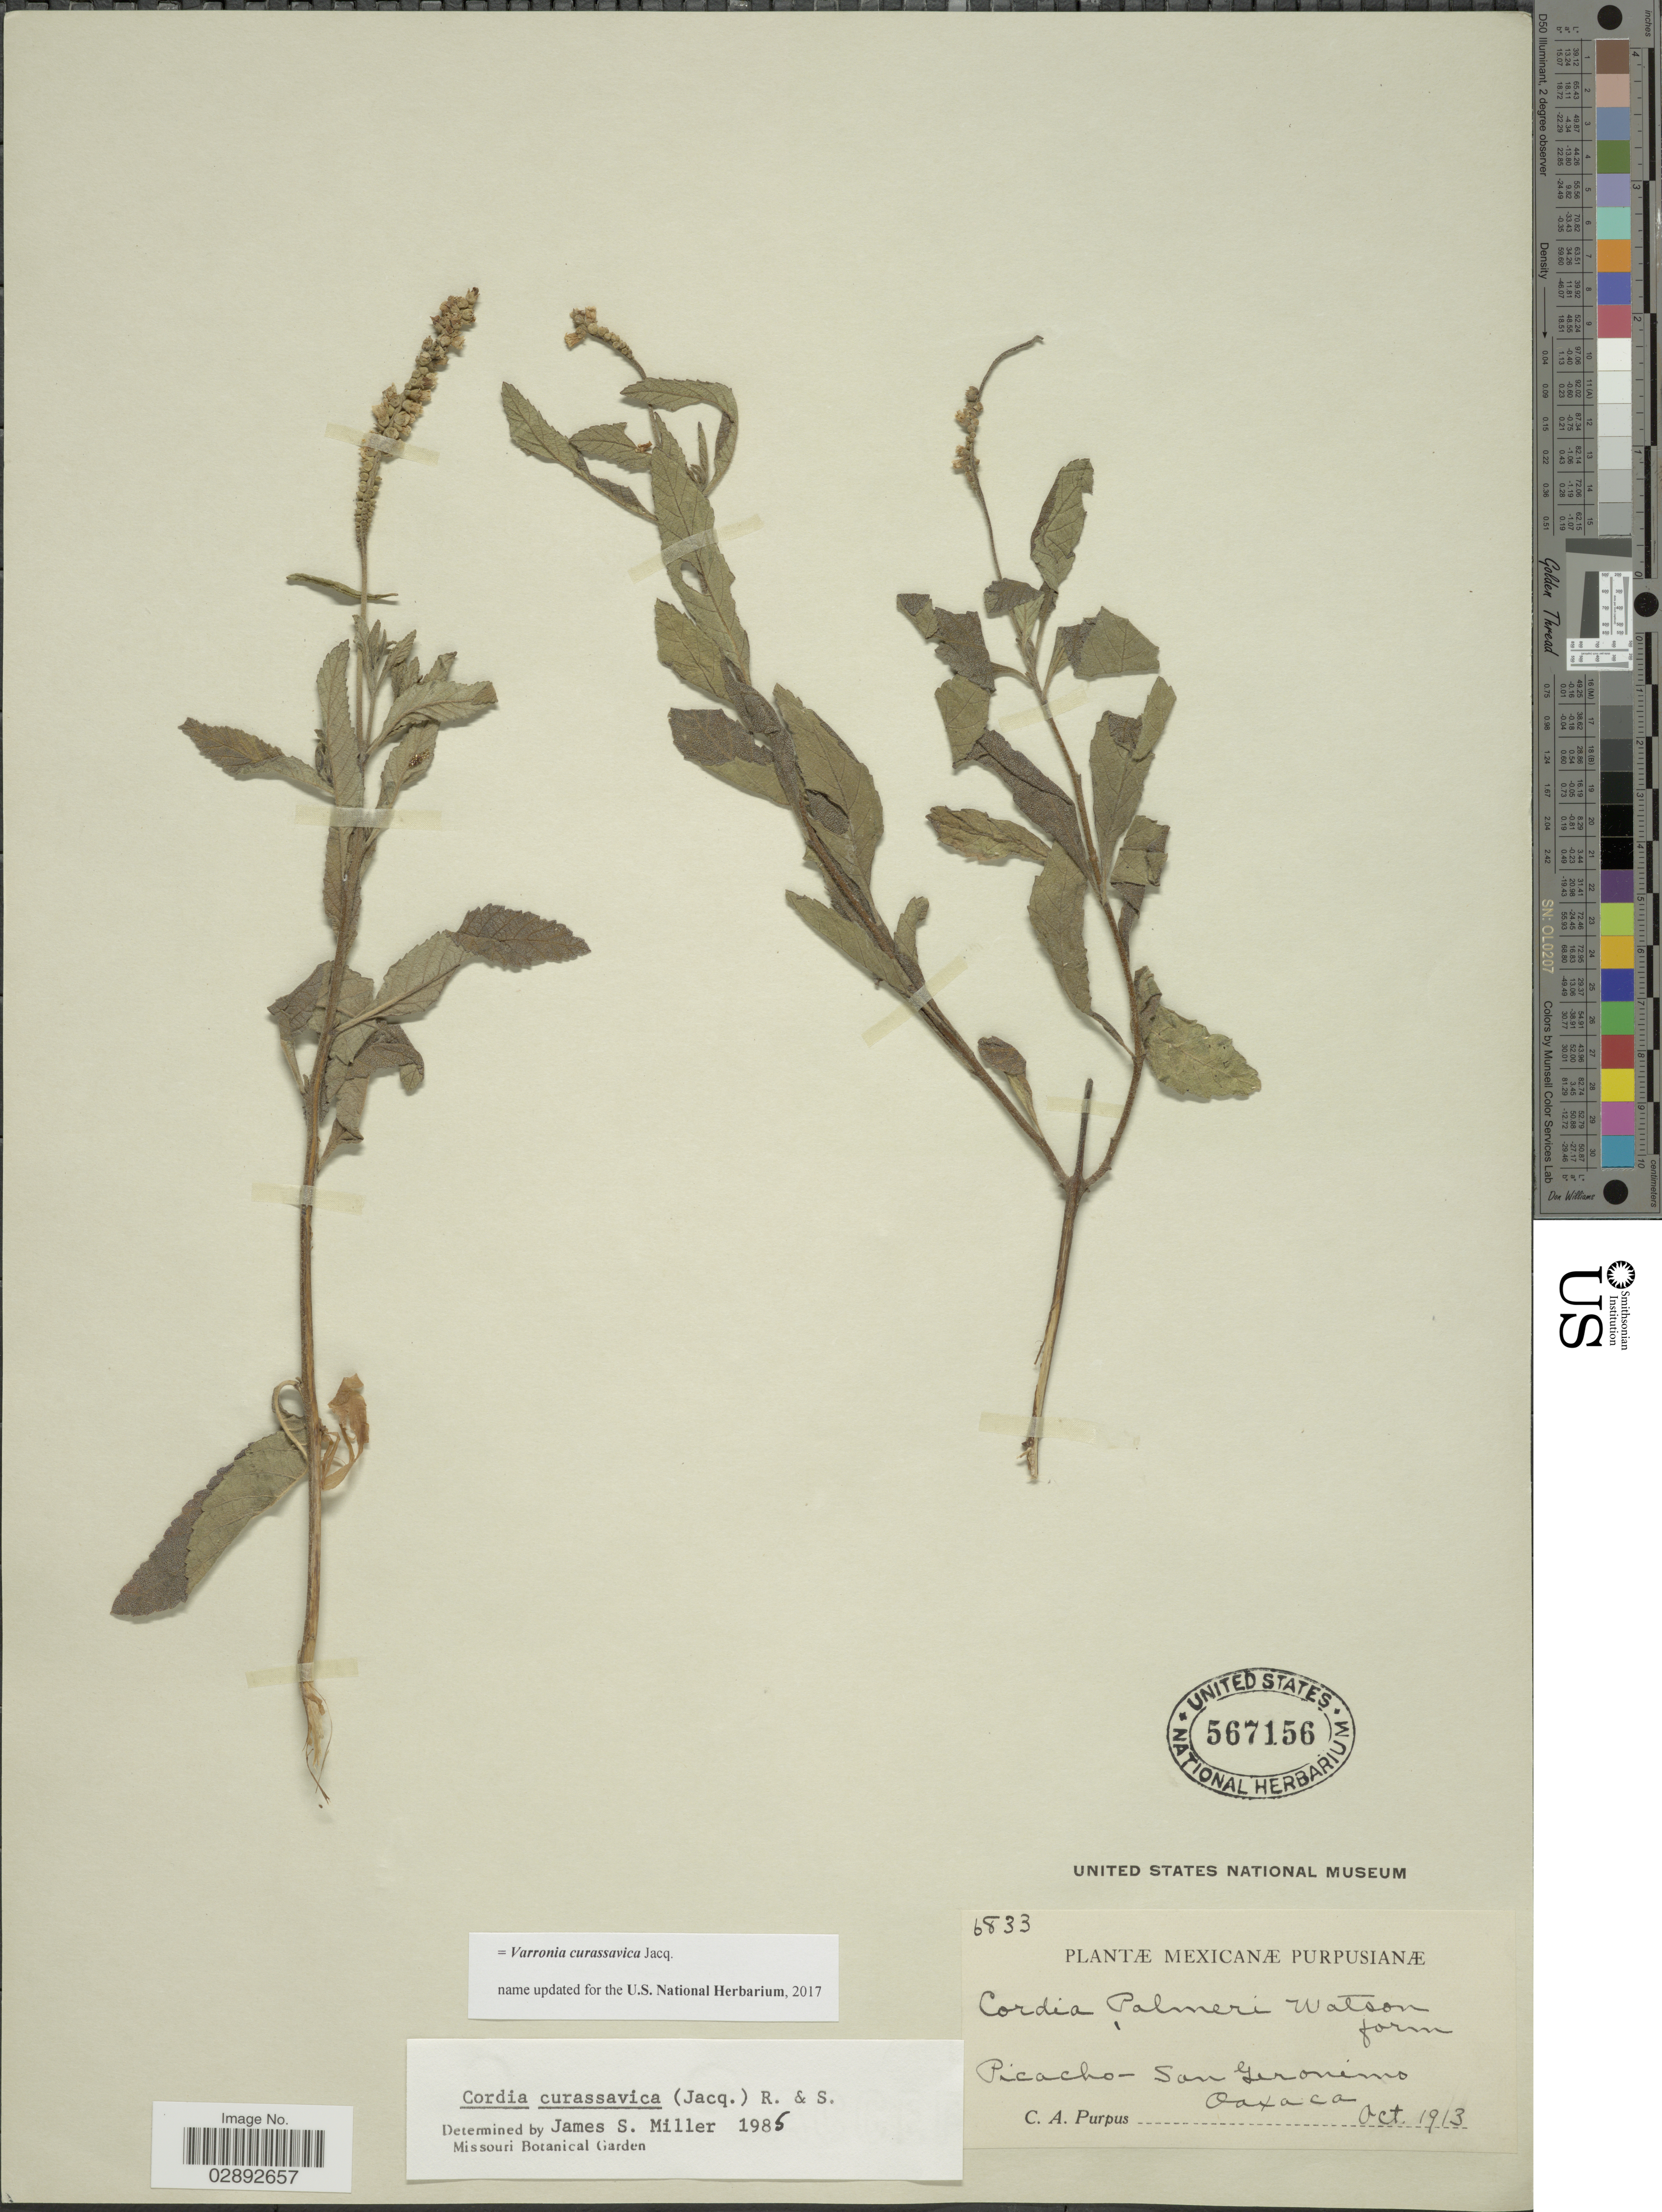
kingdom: Plantae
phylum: Tracheophyta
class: Magnoliopsida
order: Boraginales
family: Cordiaceae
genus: Varronia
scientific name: Varronia curassavica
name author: Jacq.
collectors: C. A. Purpus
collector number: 6833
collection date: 1913-10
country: Mexico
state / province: Oaxaca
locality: Picachpo-San Geronimo.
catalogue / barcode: US 567156